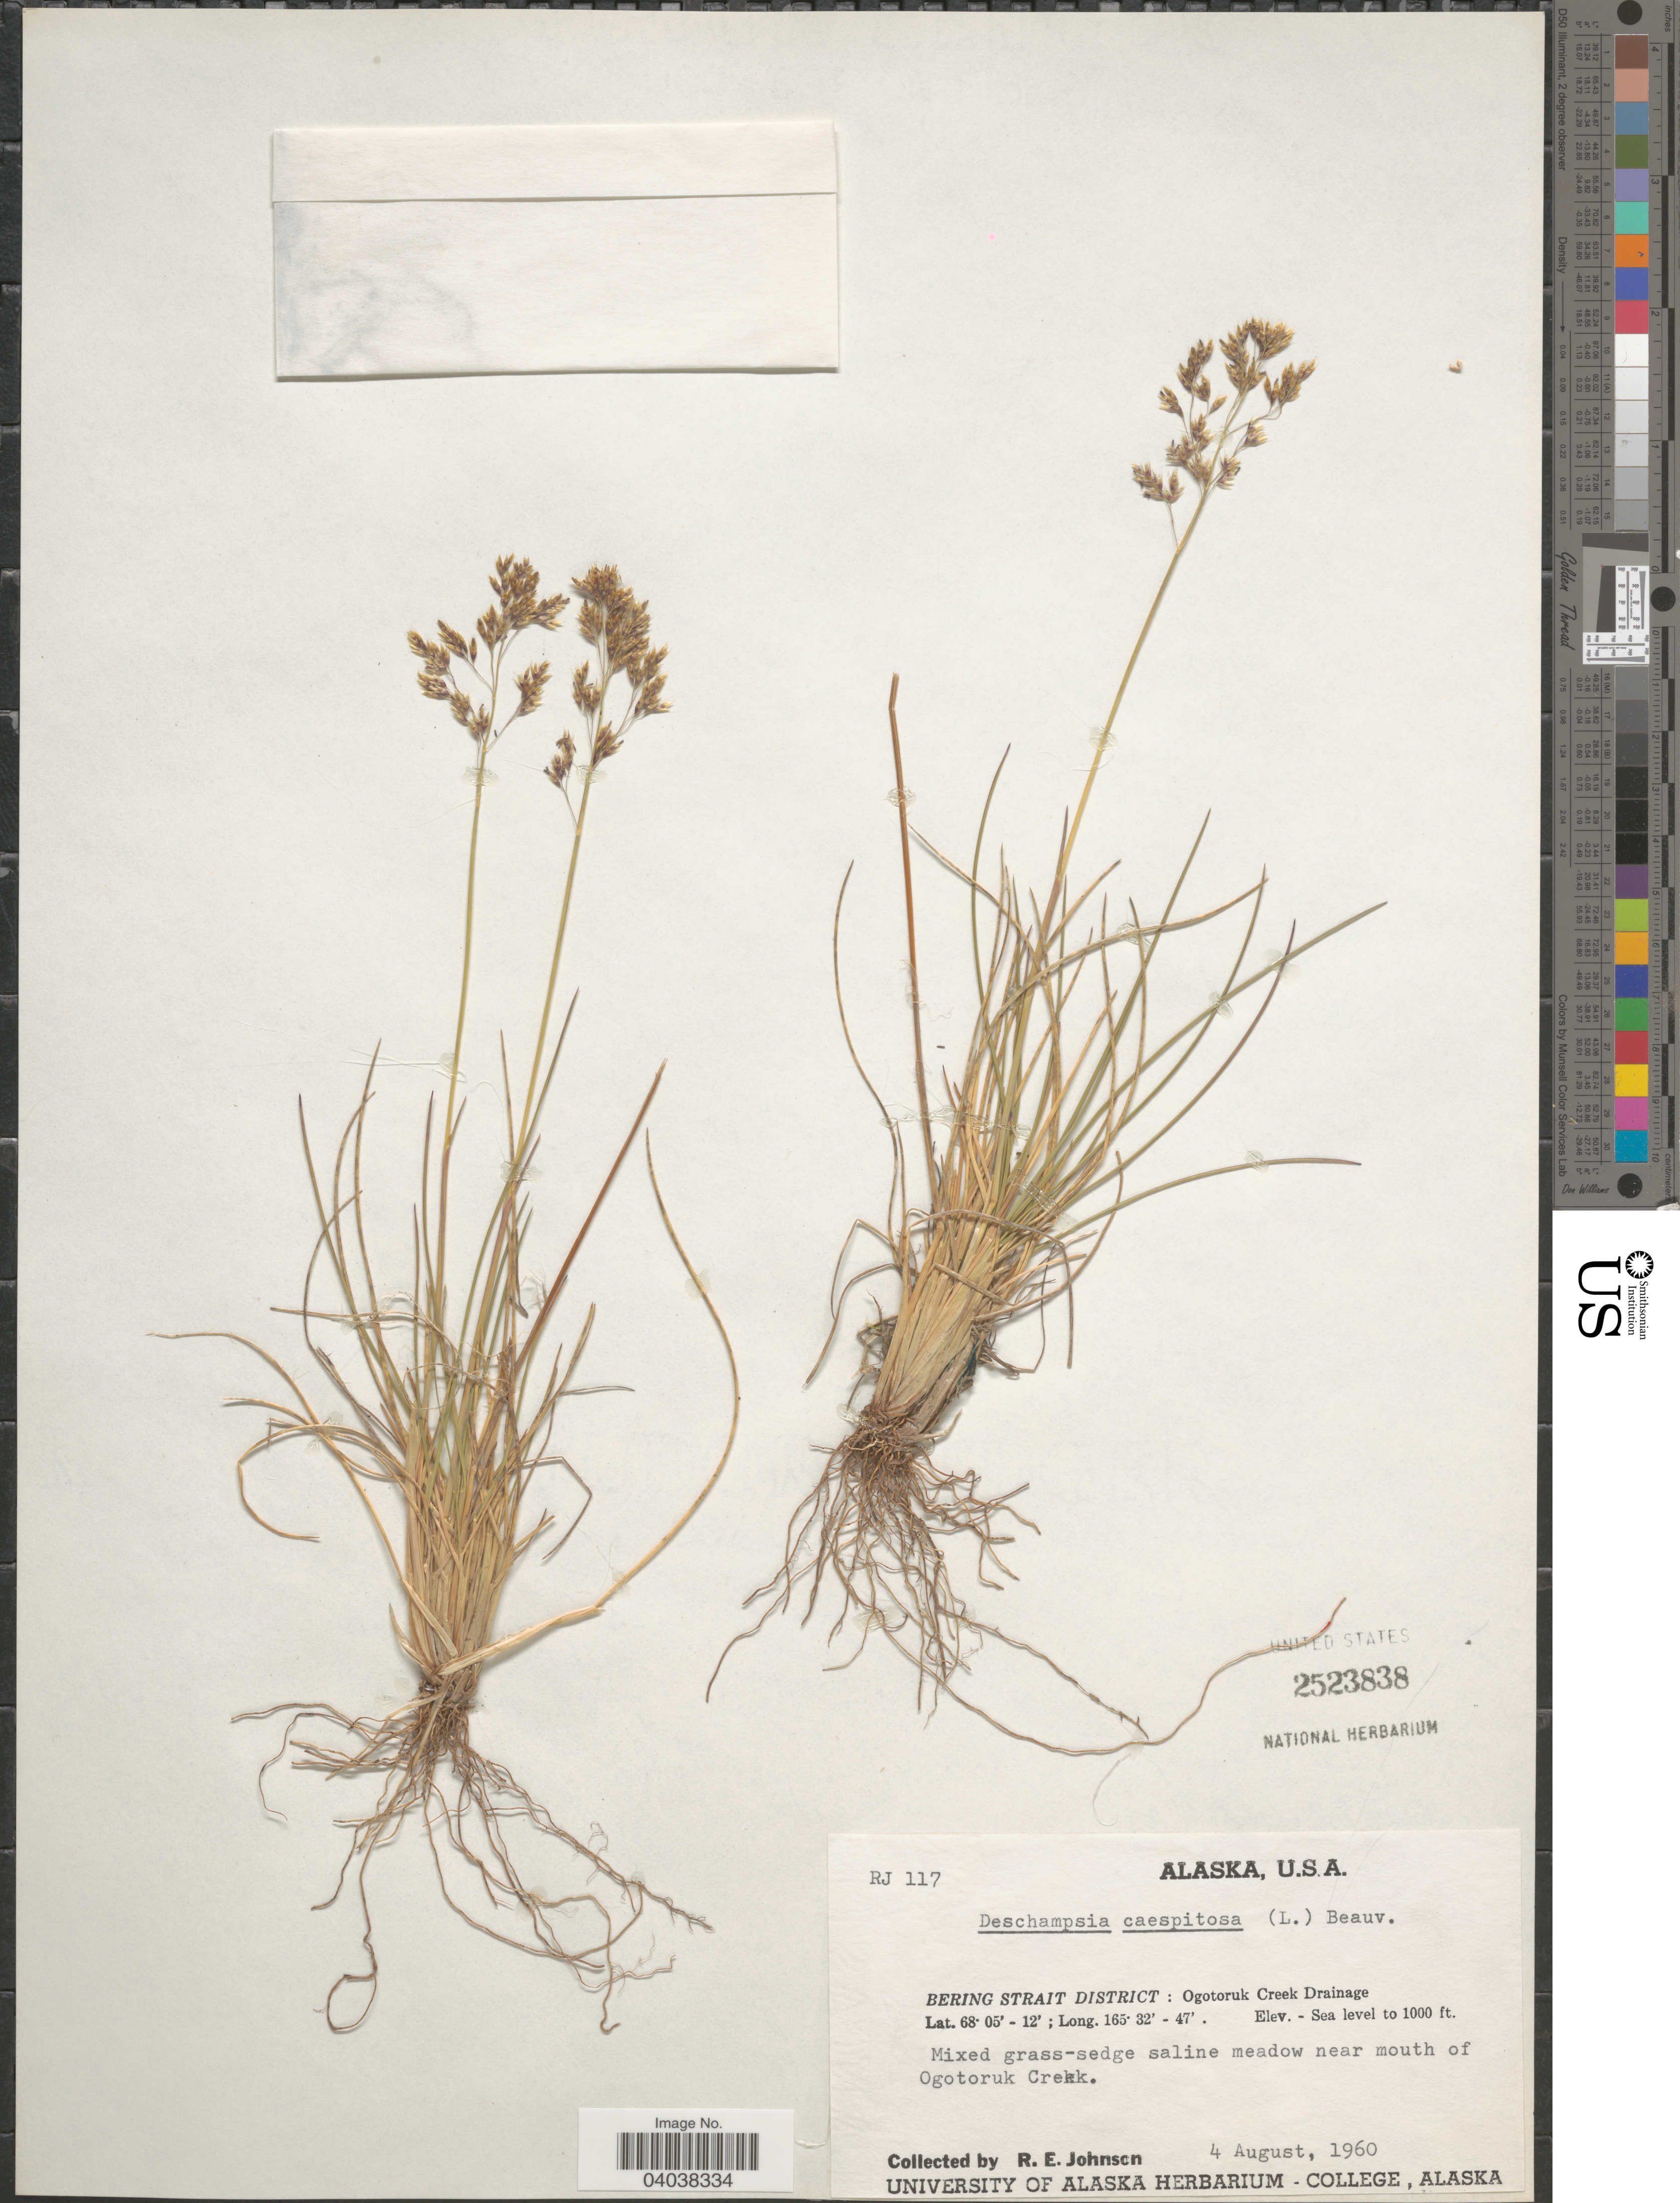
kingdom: Plantae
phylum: Tracheophyta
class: Liliopsida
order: Poales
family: Poaceae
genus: Deschampsia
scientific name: Deschampsia cespitosa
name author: (L.) P. Beauv.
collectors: R. Johnson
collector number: RJ 117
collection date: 1960-08-04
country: United States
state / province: Alaska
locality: Bering Strait District: Ogotoruk Creek Drainage. Mixed grass-sedge saline meadow near mouth of Ogotoruk Creek.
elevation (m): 0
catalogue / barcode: US 2523838